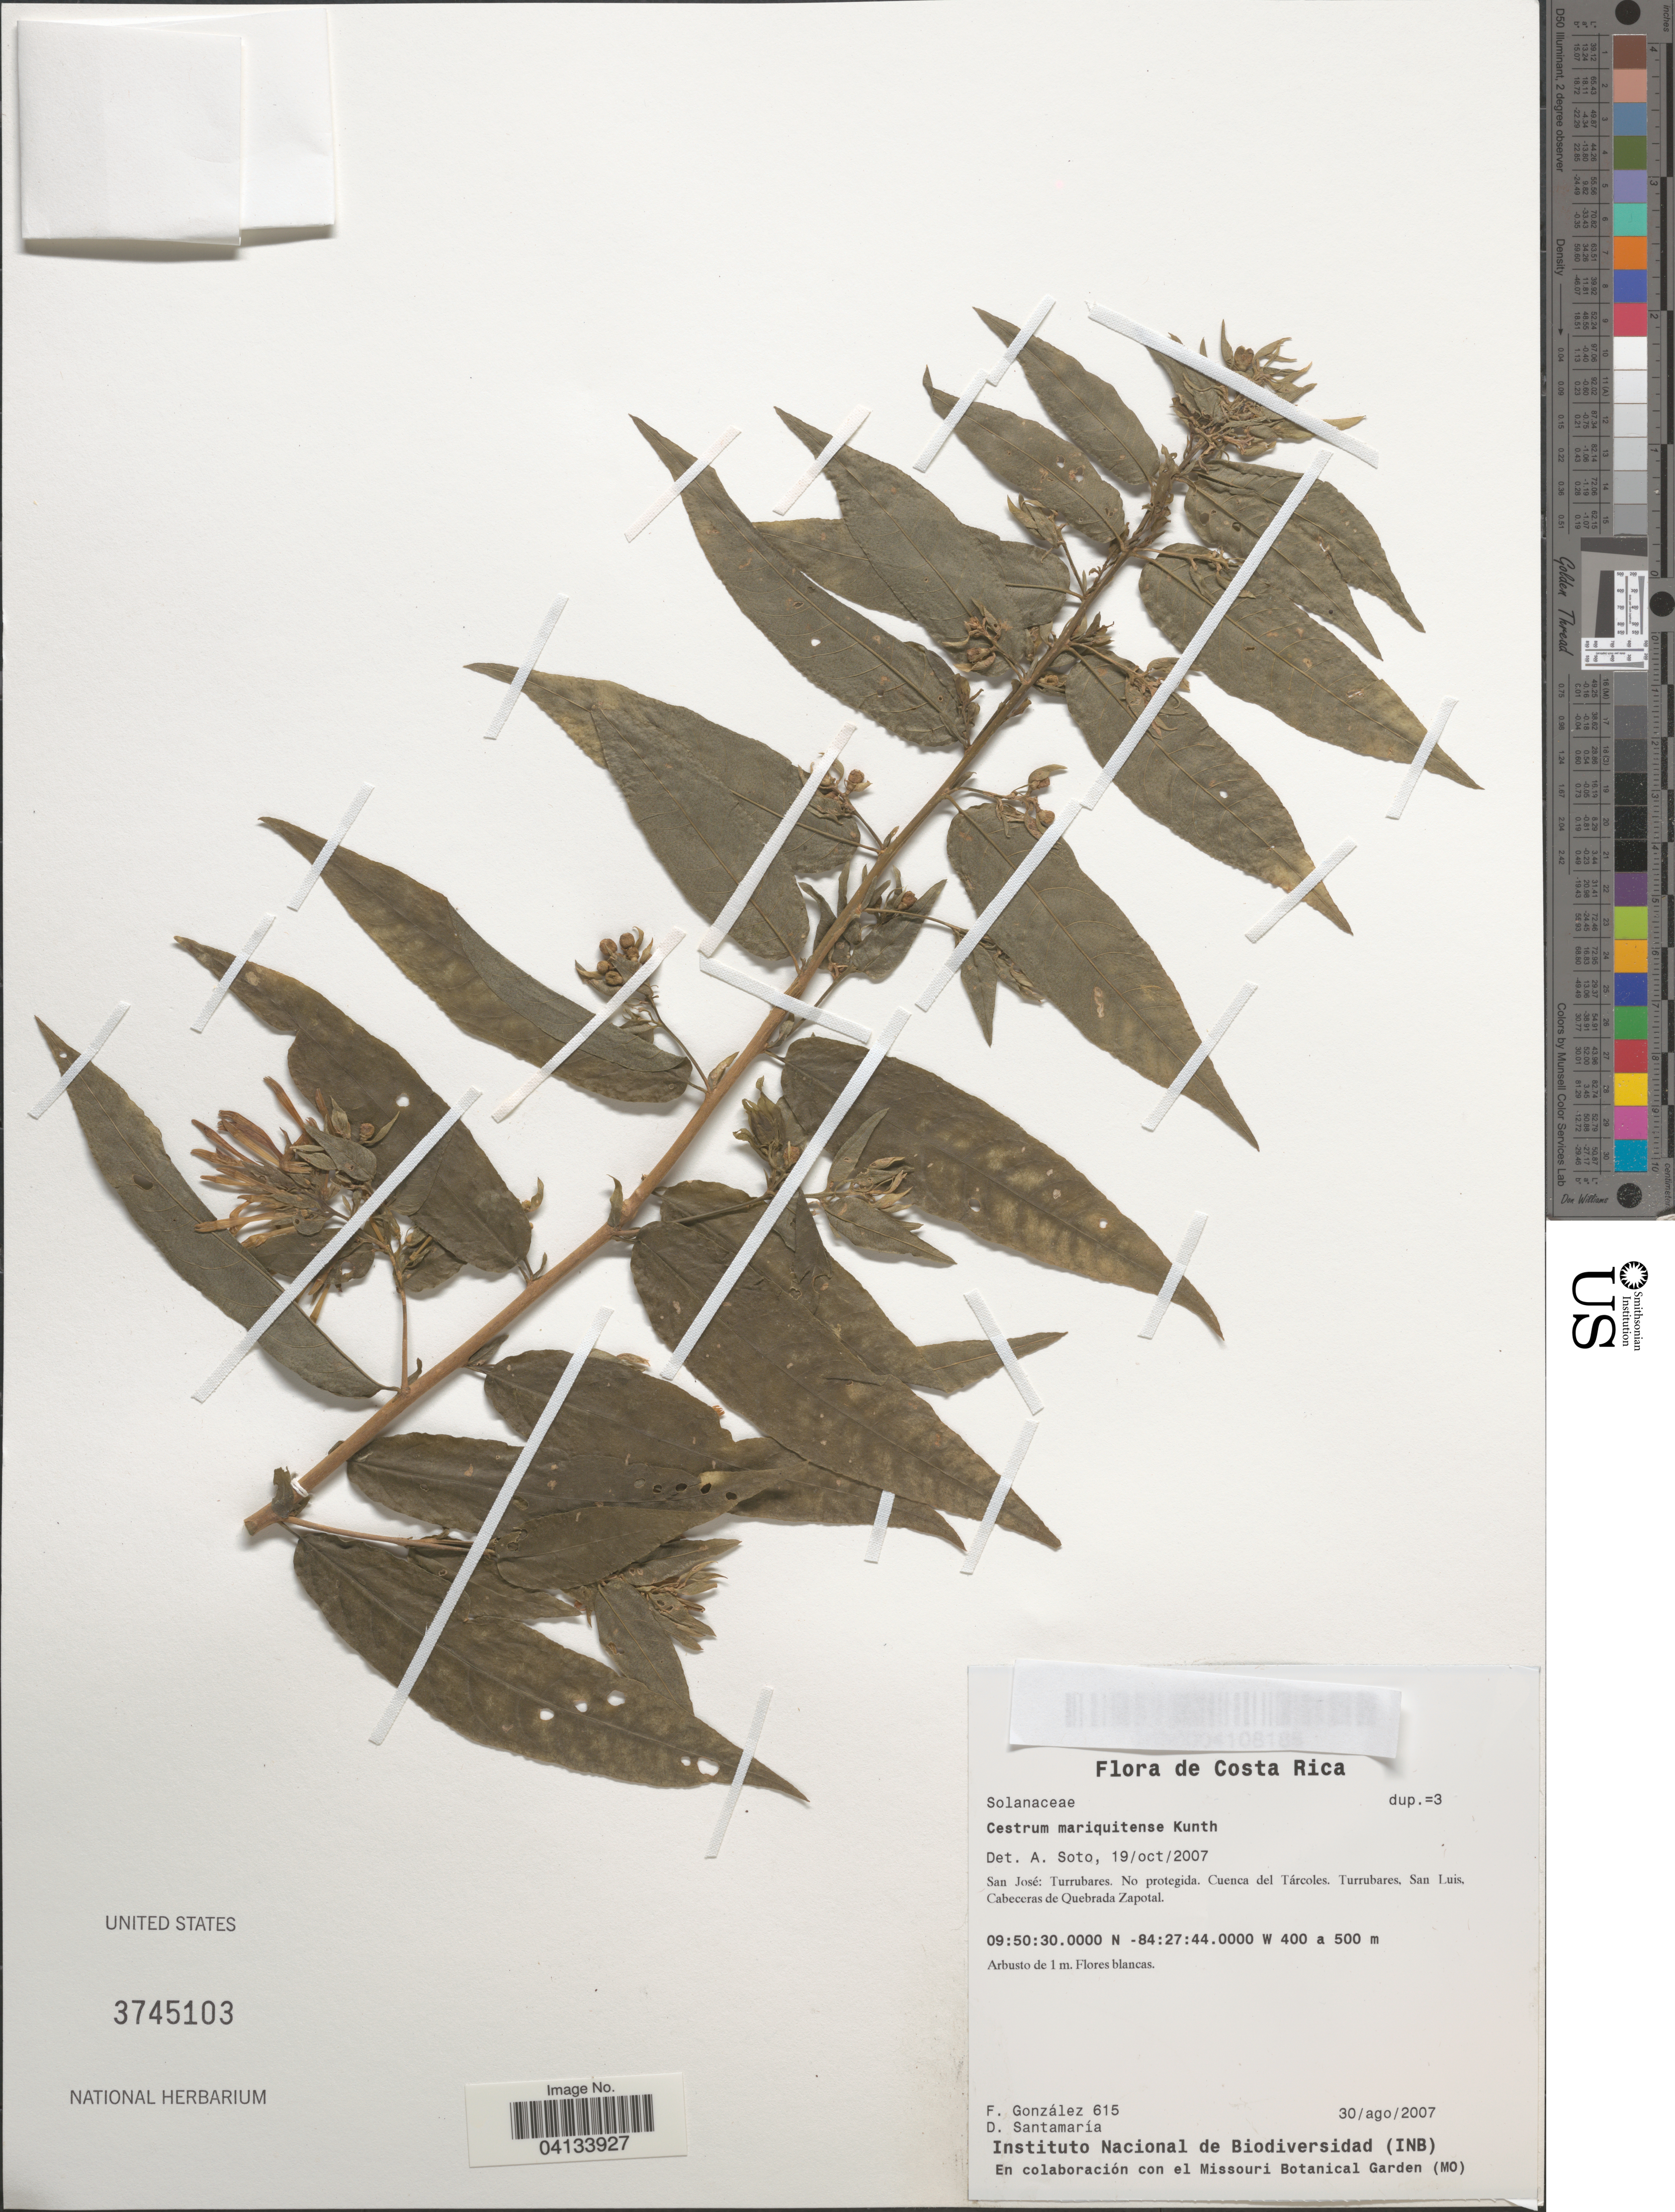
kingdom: Plantae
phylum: Tracheophyta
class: Magnoliopsida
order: Solanales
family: Solanaceae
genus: Cestrum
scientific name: Cestrum mariquitense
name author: Kunth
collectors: F. González & D. Santamaria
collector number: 615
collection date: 2007-08-30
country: Costa Rica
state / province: San José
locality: Turrubares. No protegida. Cuenca del Tárcoles. Turrubares. San Luis, Cabeceras de Quebrada Zapotal.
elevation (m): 400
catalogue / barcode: US 3745103